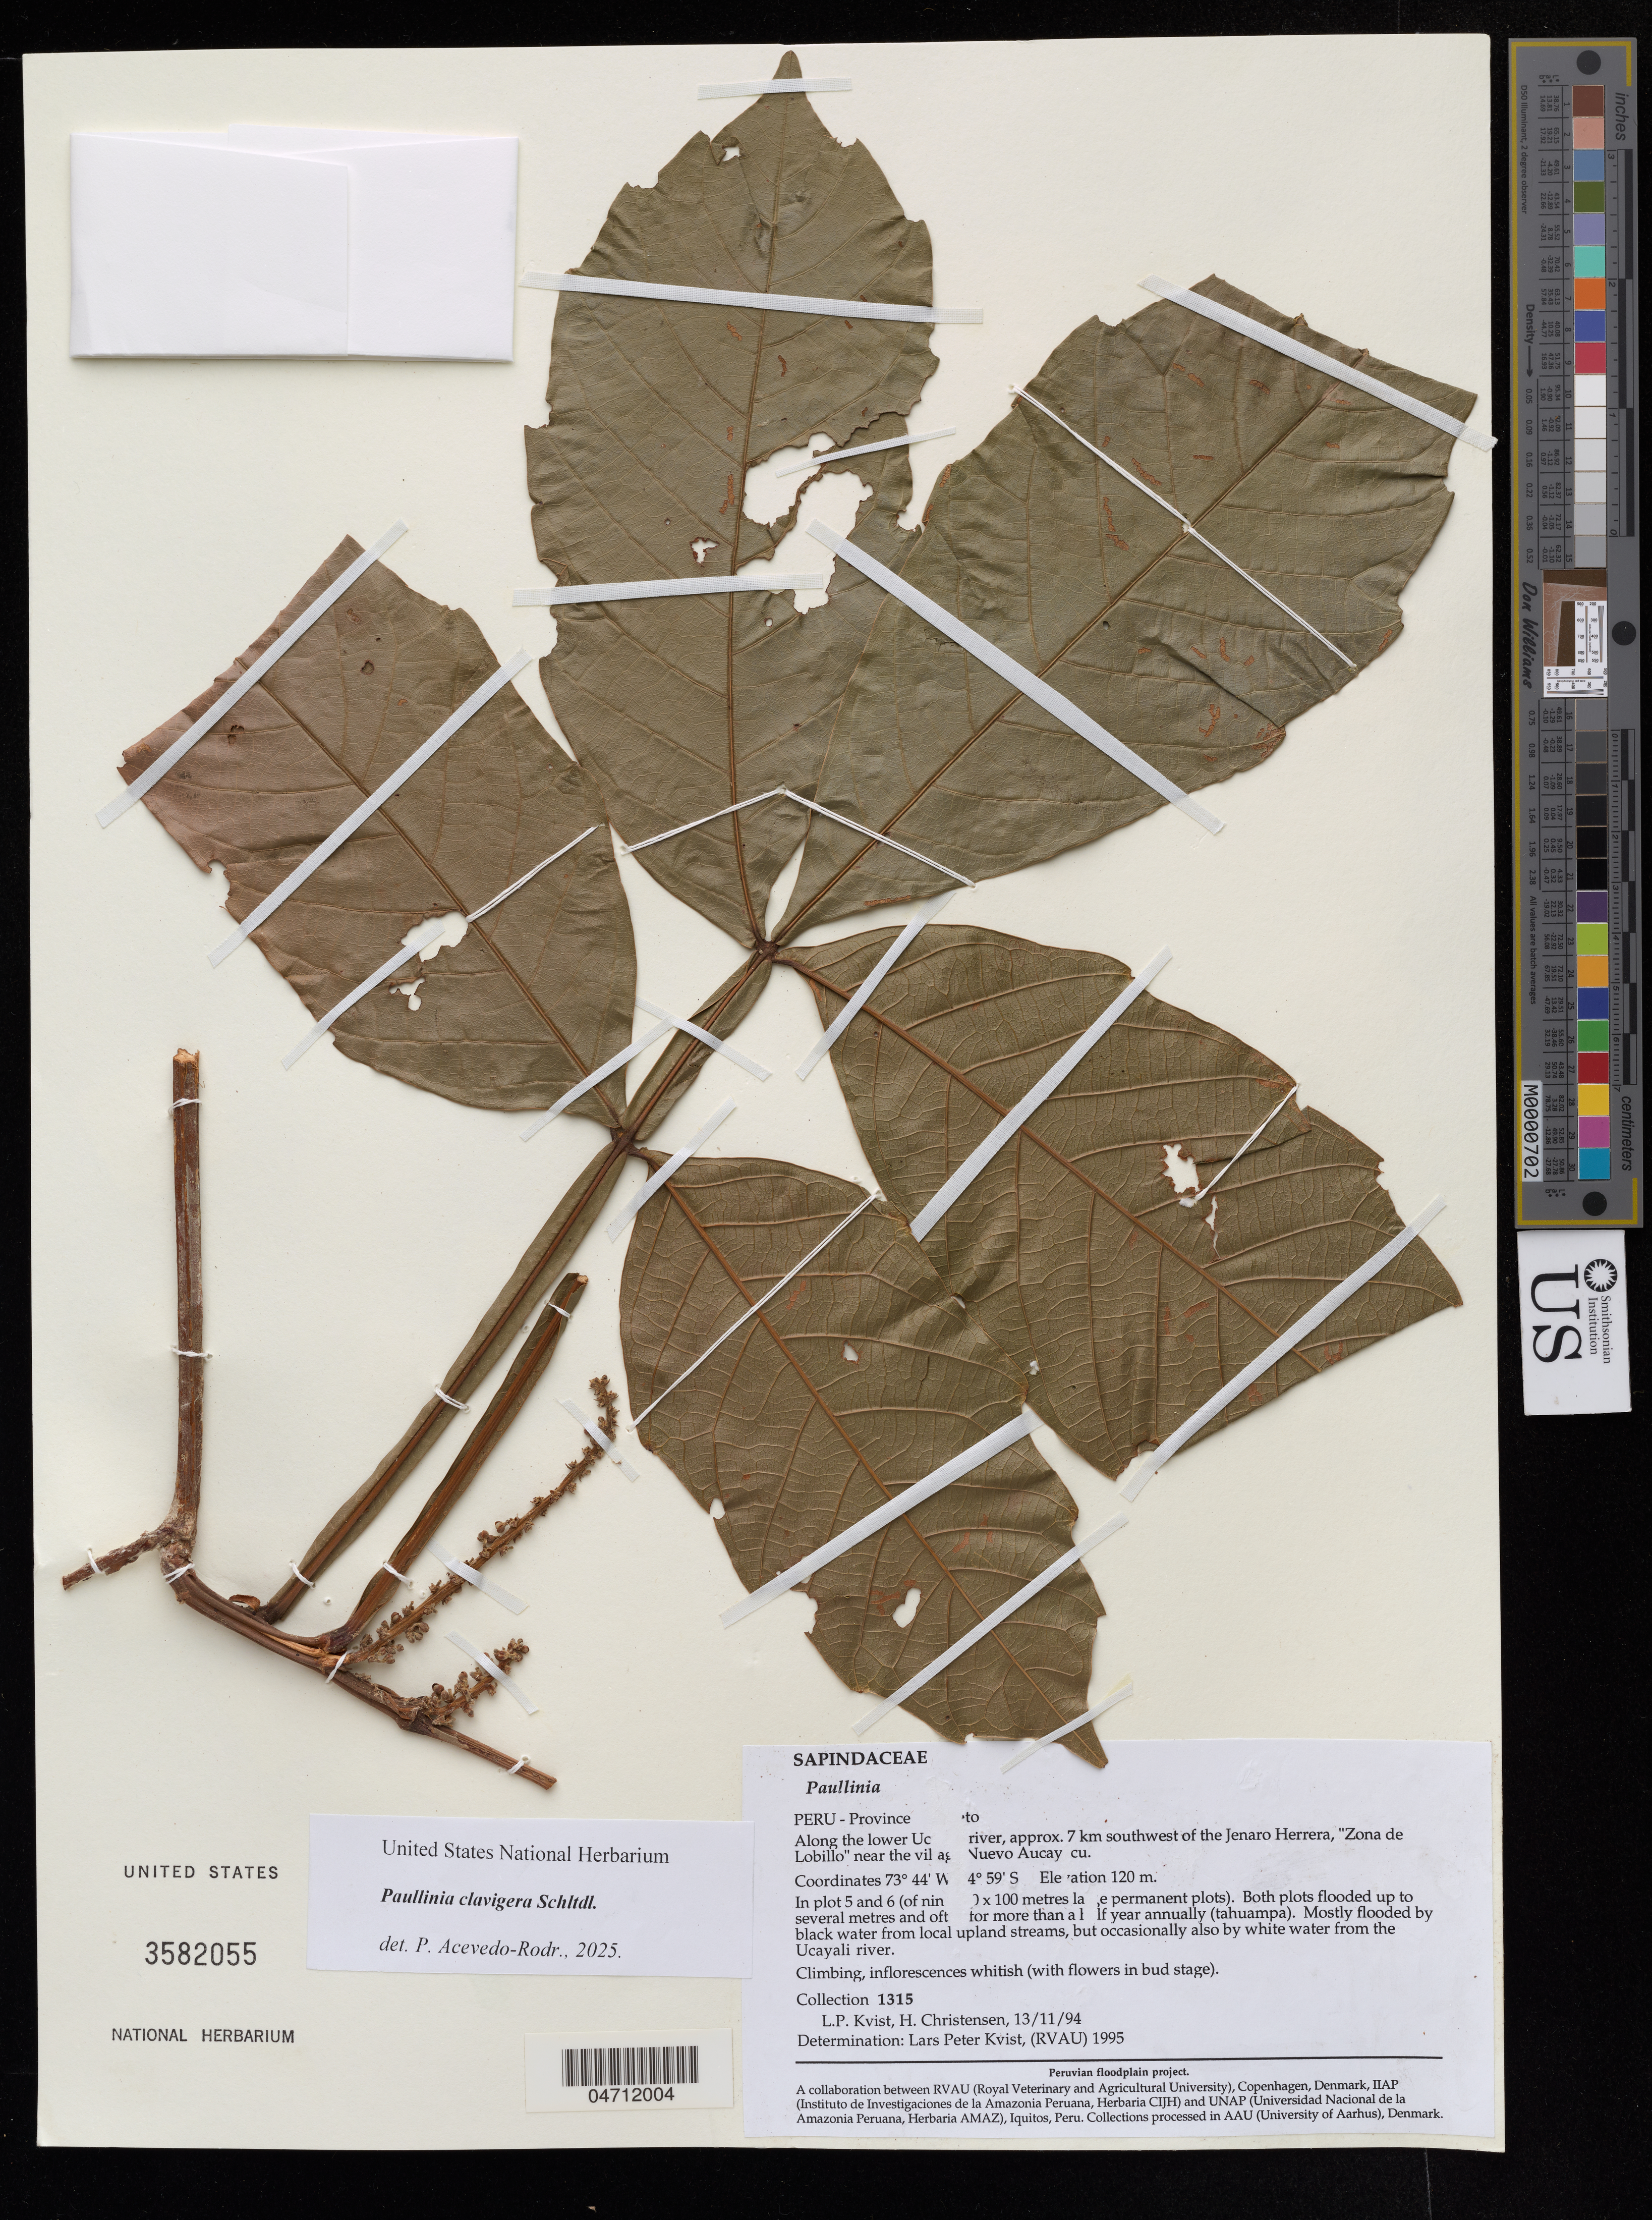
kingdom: Plantae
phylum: Tracheophyta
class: Magnoliopsida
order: Sapindales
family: Sapindaceae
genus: Paullinia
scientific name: Paullinia clavigera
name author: Schltdl.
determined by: Acevedo-Rodriguez, P., (US), Smithsonian Institution - National Museum of Natural History (UNITED STATES)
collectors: L. P. Kvist & H. Christensen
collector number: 1315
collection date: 1994-11-13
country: Peru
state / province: Loreto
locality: Lower Ucayali River, approx. 6 km W of Jenaro Herrera, along the channel of Supay between the lake of Sahua and its confluence with the river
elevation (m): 120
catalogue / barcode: US 3582055